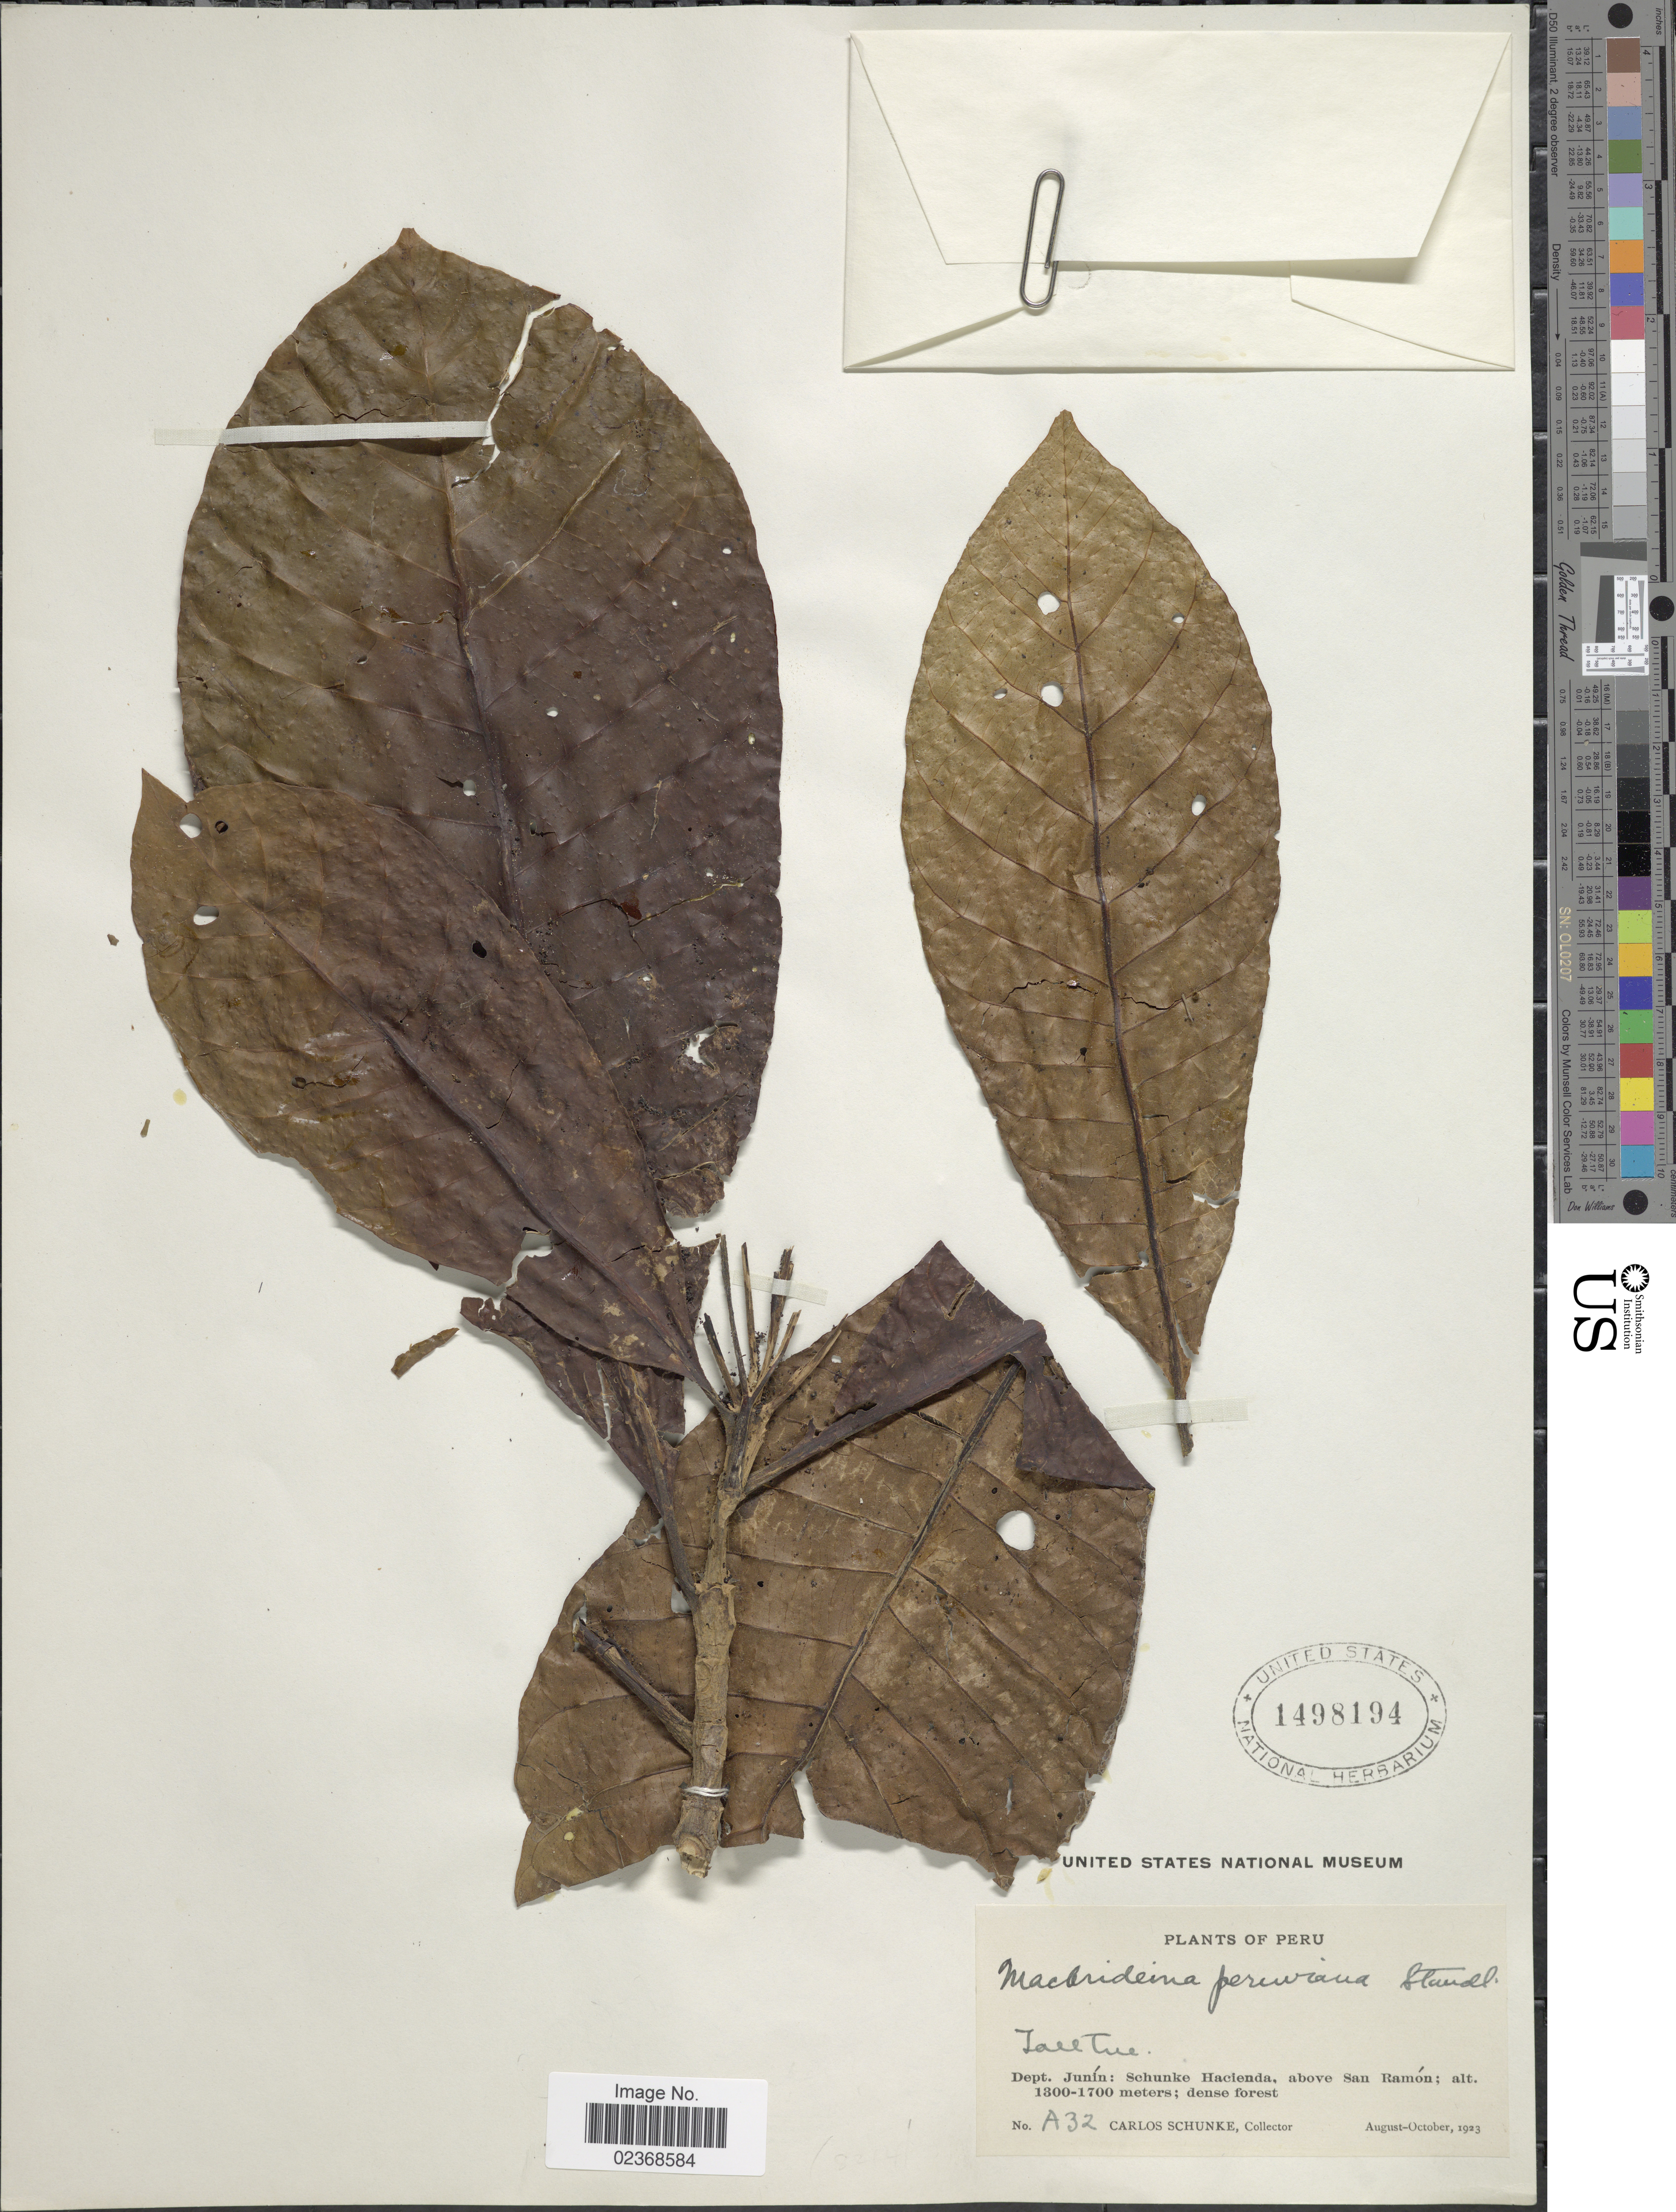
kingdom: Plantae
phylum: Tracheophyta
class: Magnoliopsida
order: Gentianales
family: Rubiaceae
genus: Macbrideina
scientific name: Macbrideina peruviana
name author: Standl.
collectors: C. Schunke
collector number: A32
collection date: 1923-08/1923-10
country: Peru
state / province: Junín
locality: Schunke Hacienda, above San Ramon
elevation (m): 1300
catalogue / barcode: US 1498194